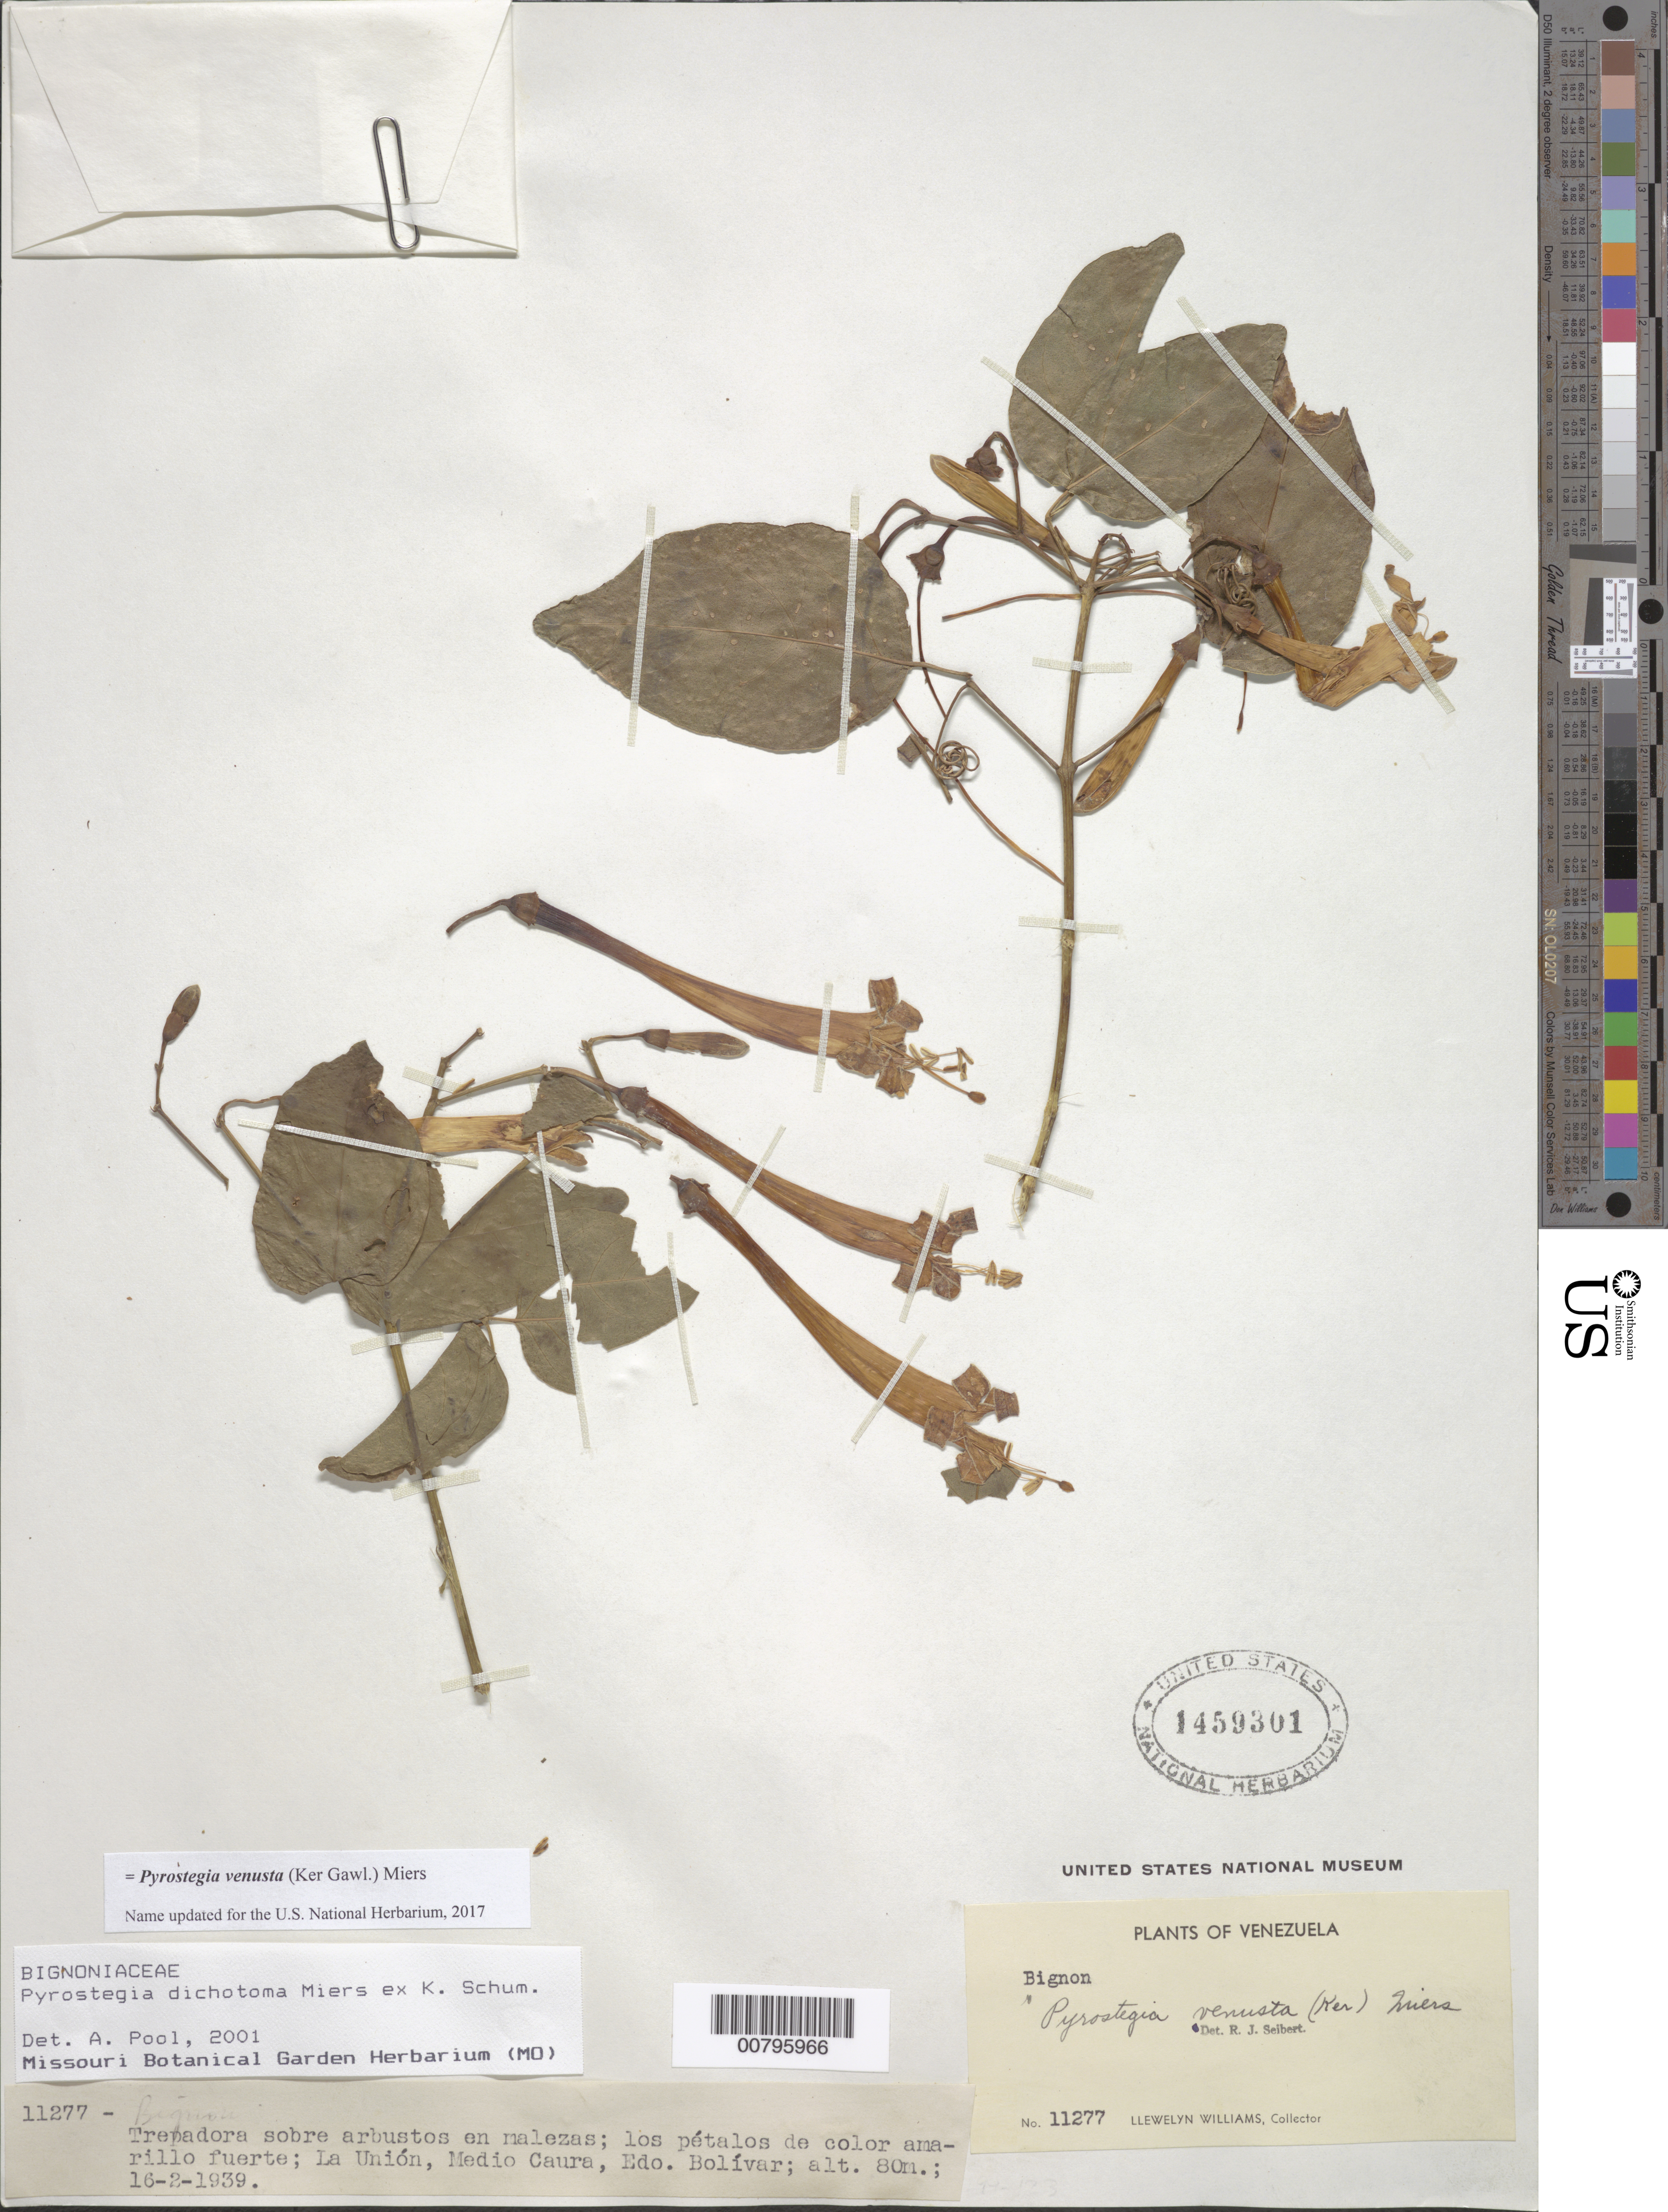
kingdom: Plantae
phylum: Tracheophyta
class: Magnoliopsida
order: Lamiales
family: Bignoniaceae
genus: Pyrostegia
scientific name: Pyrostegia venusta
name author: (Ker Gawl.) Miers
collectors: Ll. Williams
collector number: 11277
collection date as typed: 16-Feb-39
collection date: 1939-02-16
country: Venezuela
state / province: Bolívar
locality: La Unión, Medio Caura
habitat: Sobre arbustos en malezas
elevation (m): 80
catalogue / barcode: US 1459301